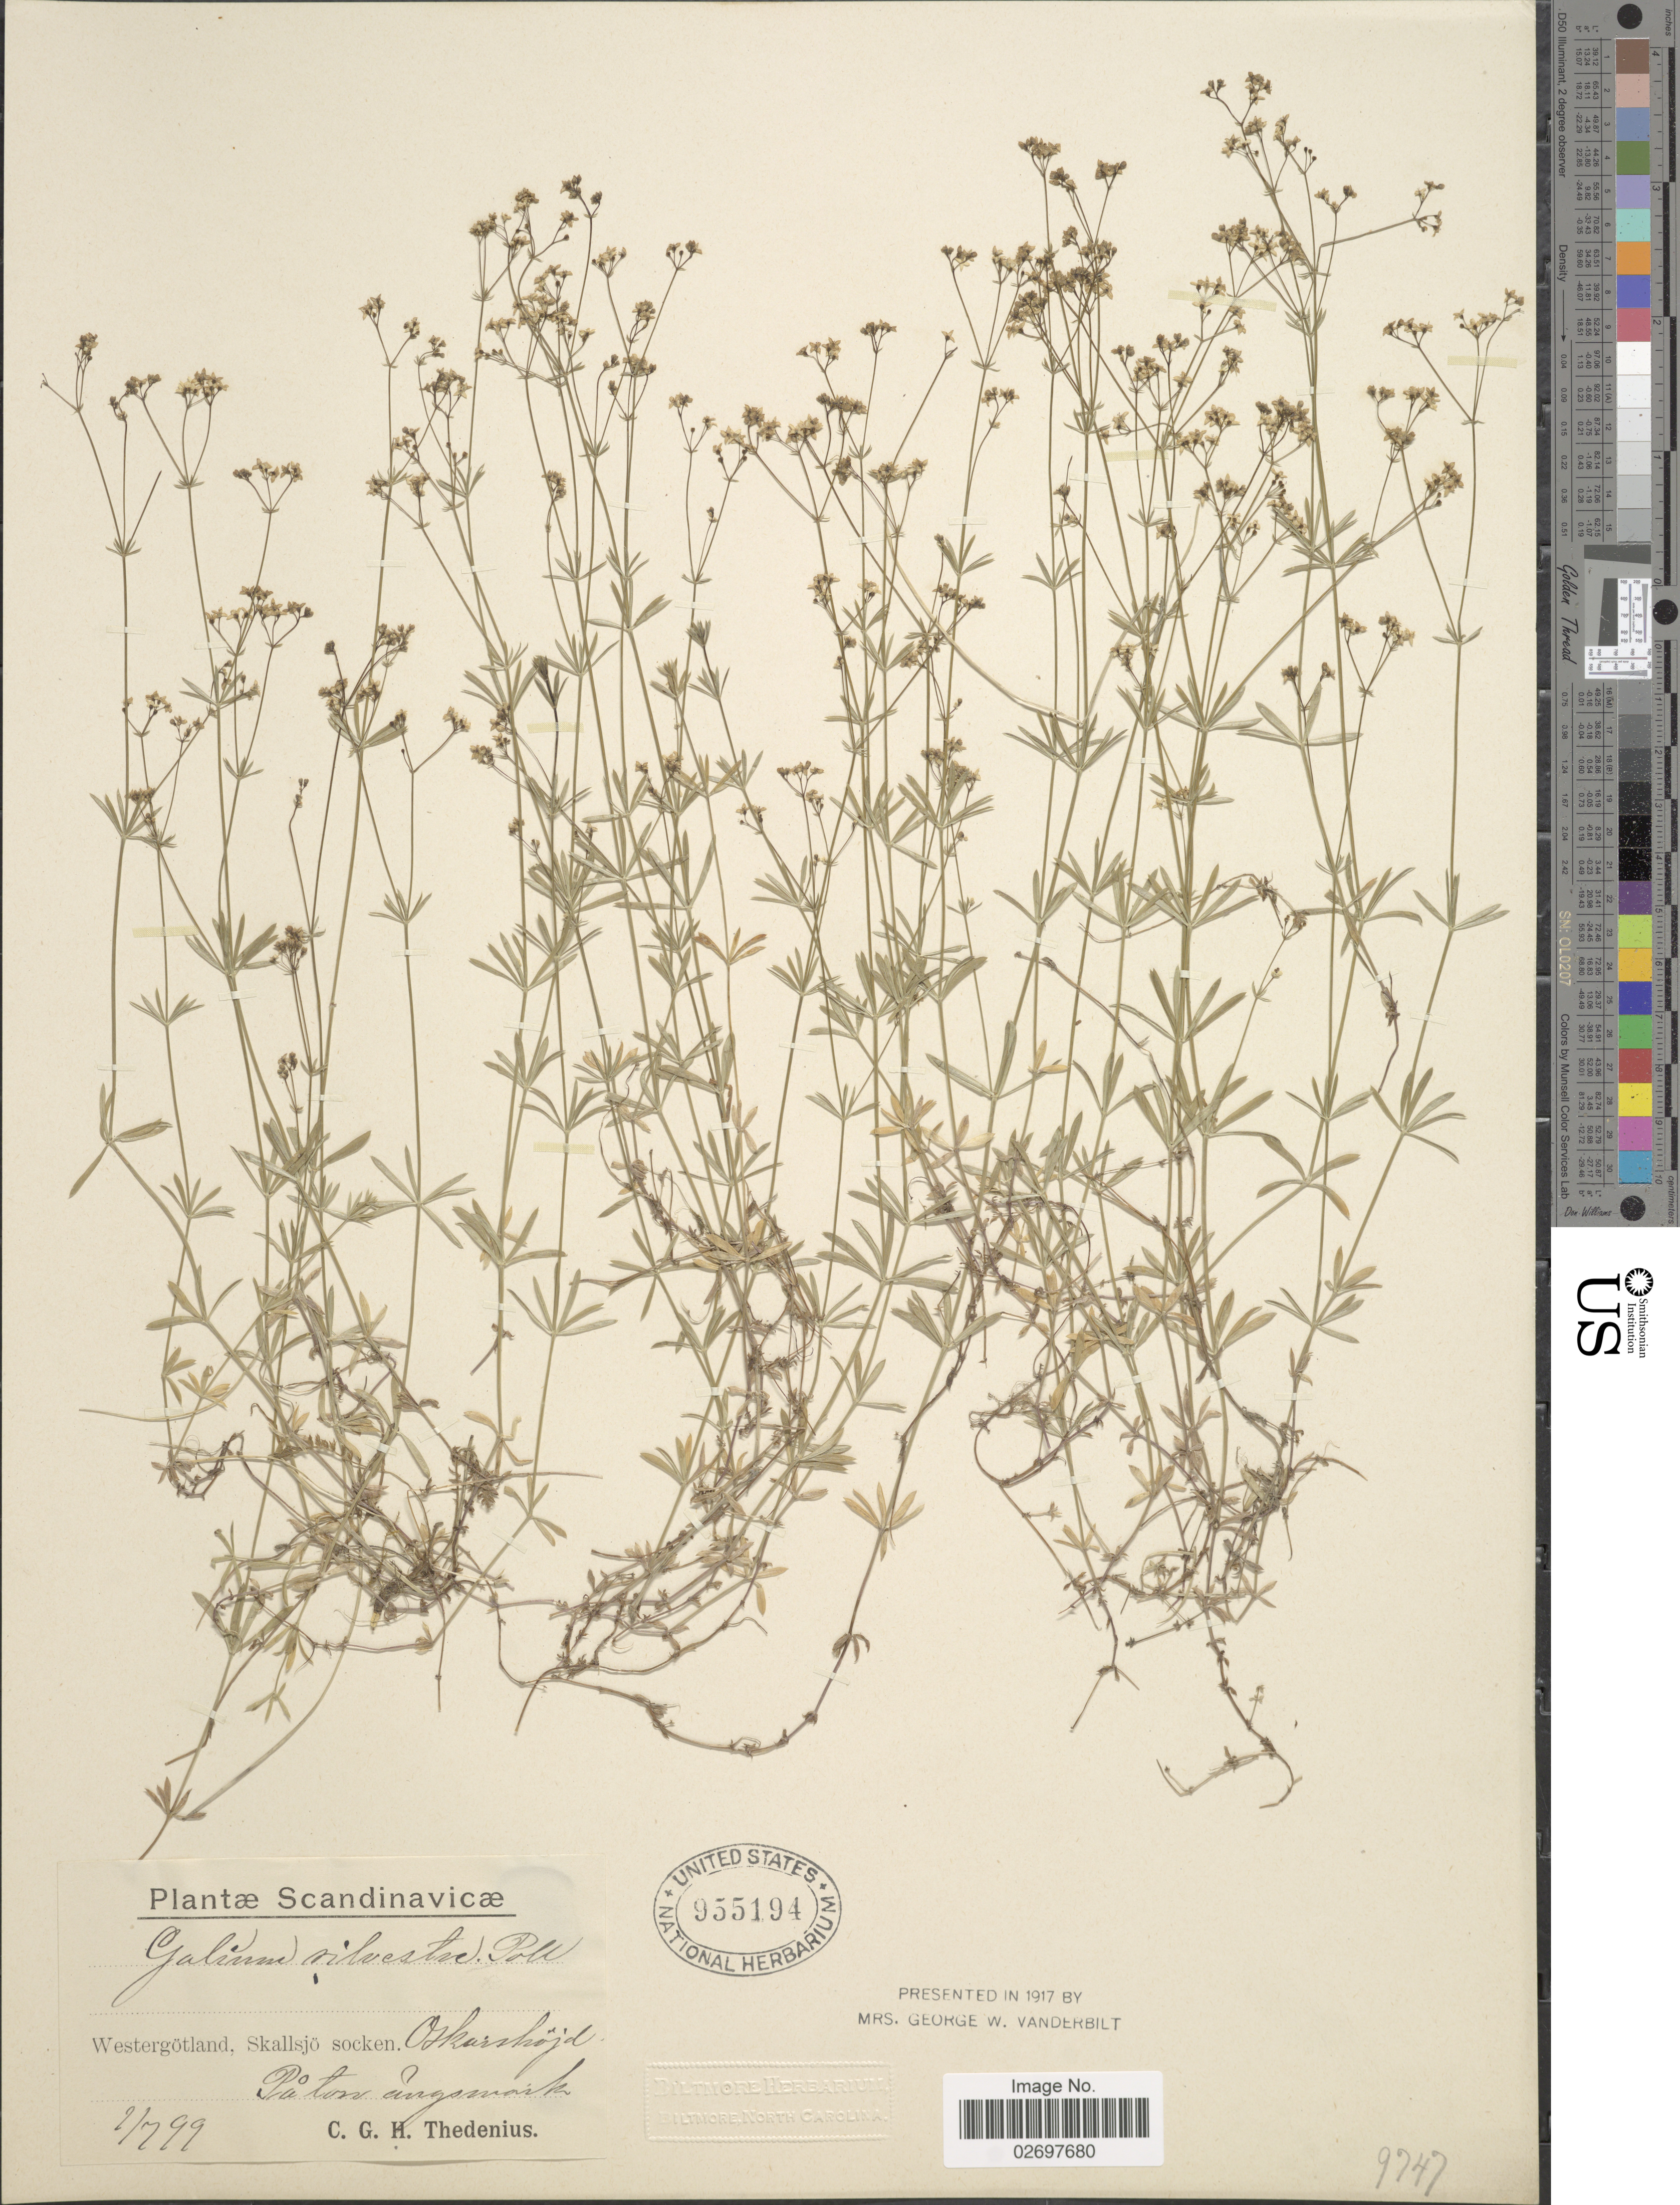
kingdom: Plantae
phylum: Tracheophyta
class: Magnoliopsida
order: Gentianales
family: Rubiaceae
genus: Galium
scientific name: Galium sylvestre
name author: Scop.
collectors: C. Thedenius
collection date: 1899-07-02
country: Sweden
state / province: Västra Götaland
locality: Scandinavicae, Westergötland, Skallsjö socken, Oskarshojd, Pa ton angsmark [interpreted]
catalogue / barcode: US 955194